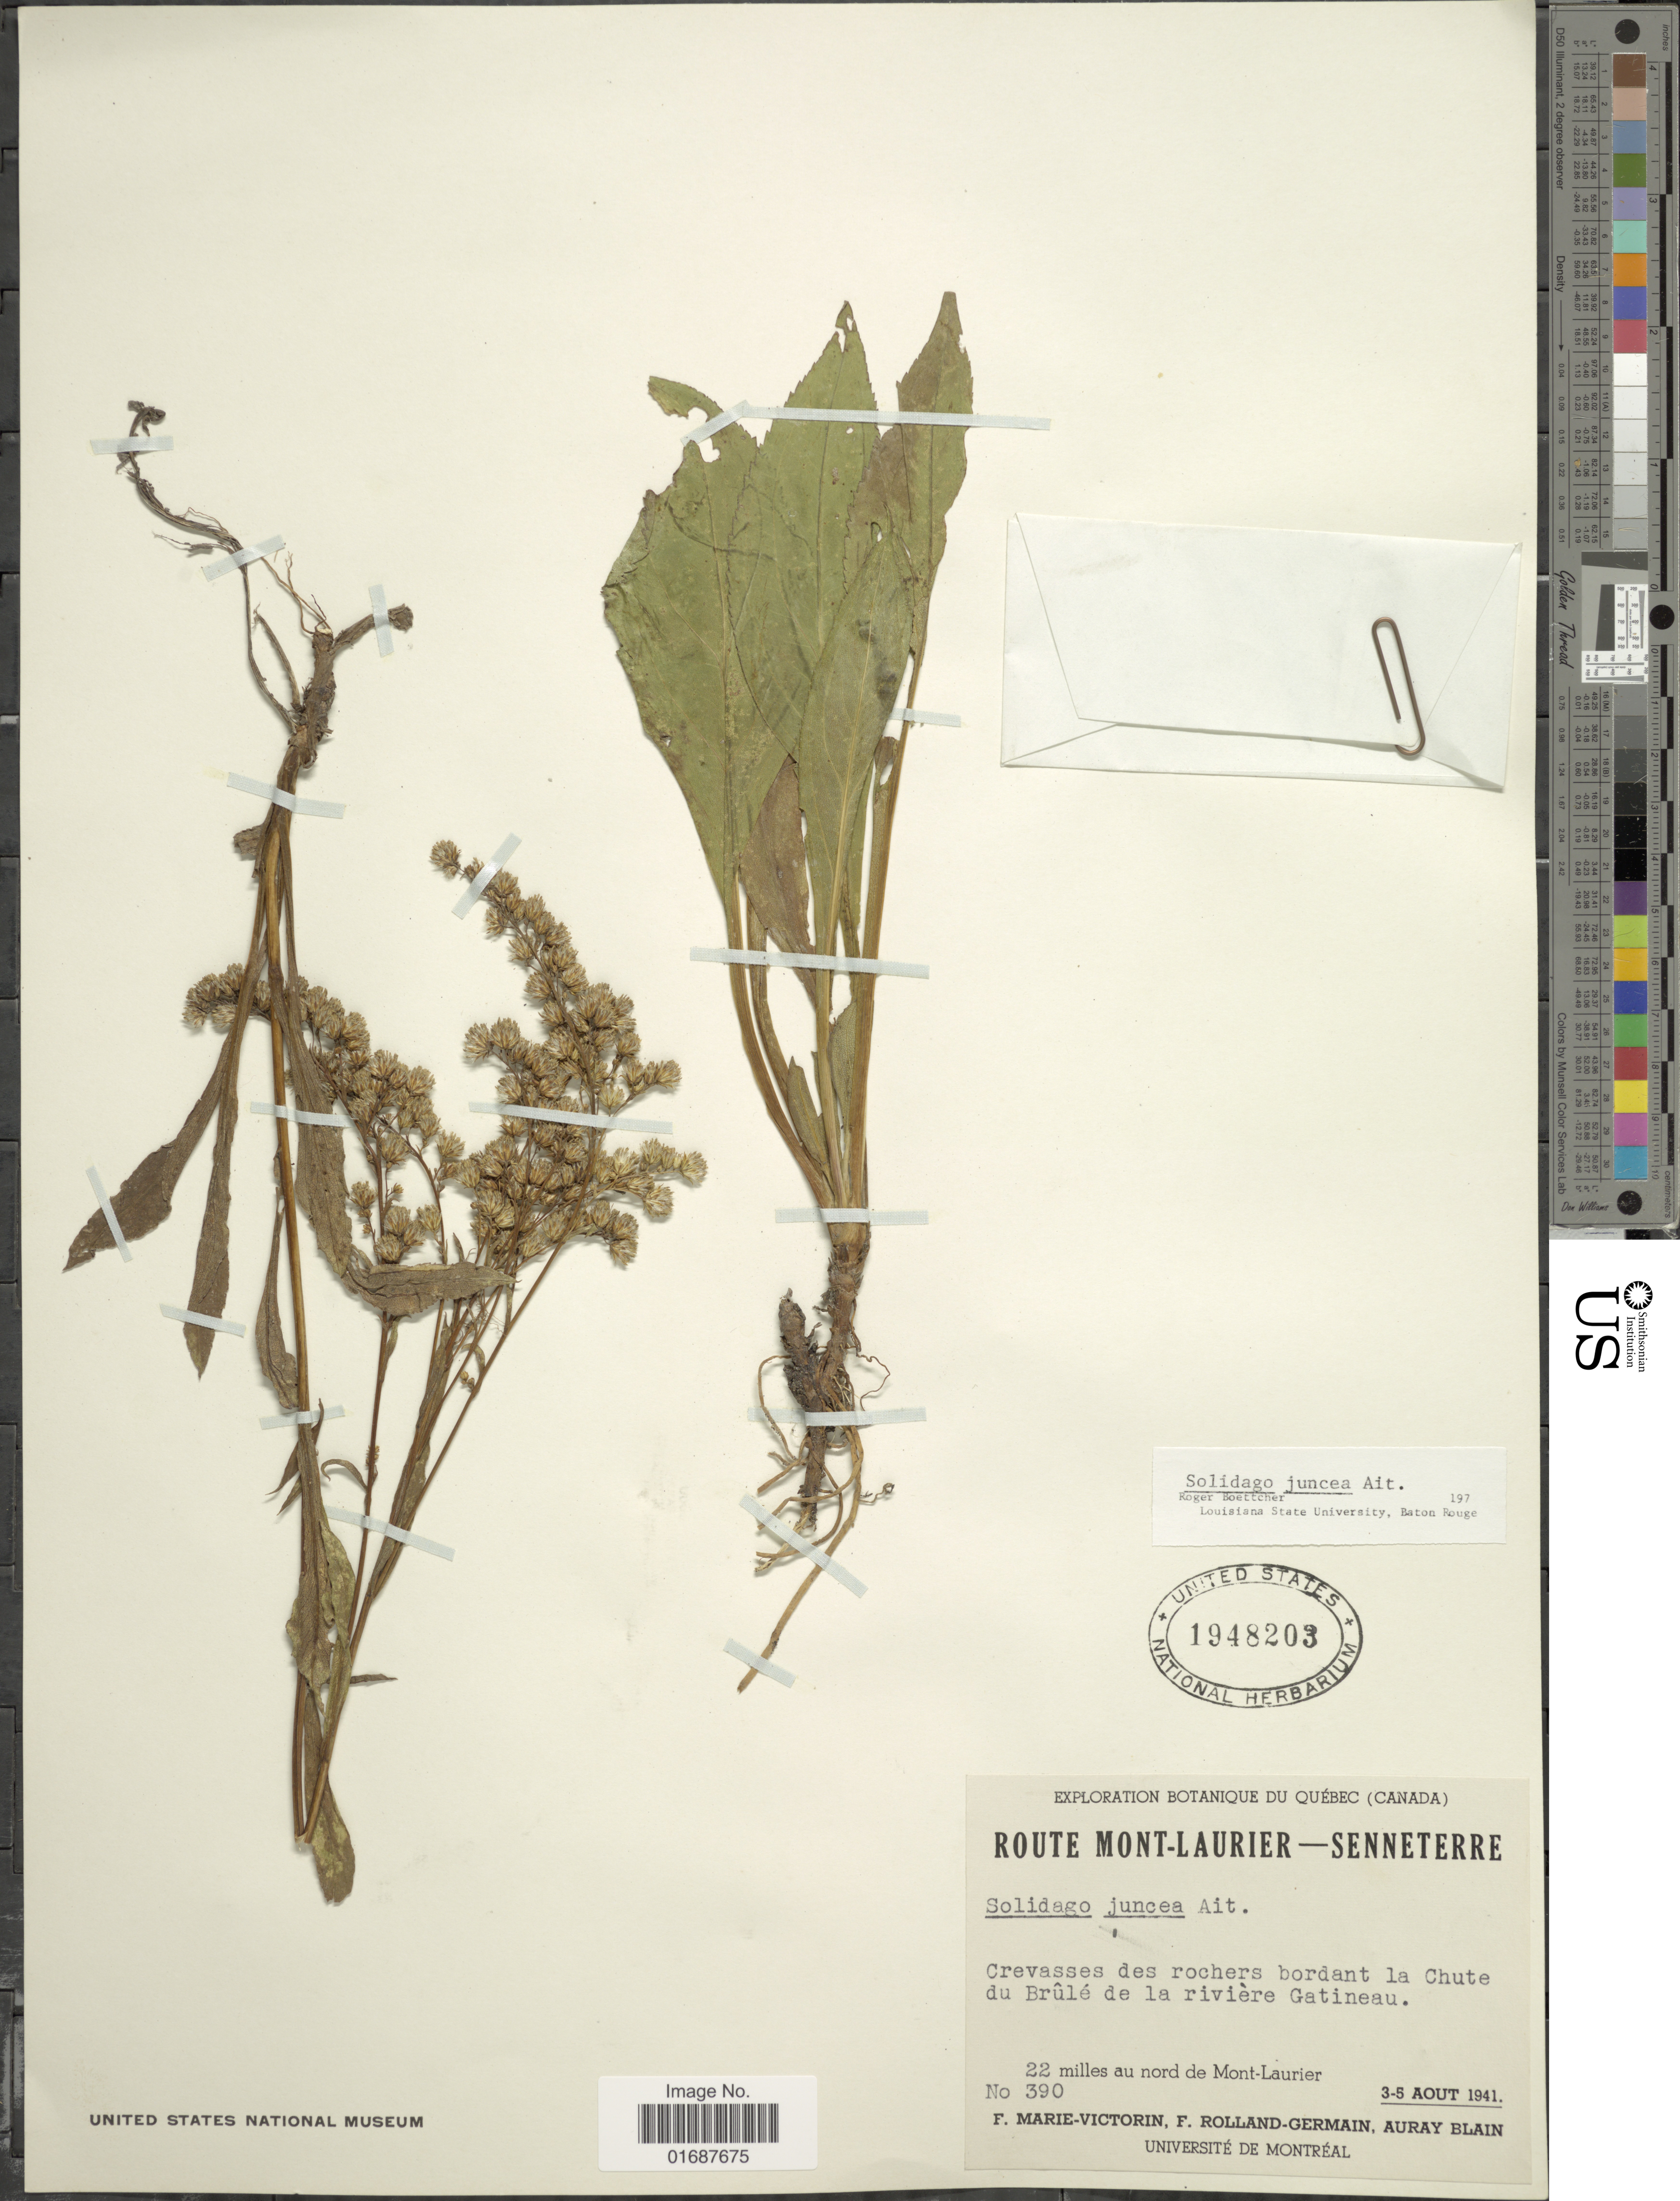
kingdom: Plantae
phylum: Tracheophyta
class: Magnoliopsida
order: Asterales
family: Asteraceae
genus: Solidago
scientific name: Solidago juncea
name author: Aiton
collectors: Fr. Marie-Victorin, Rolland-Germain & A. Blain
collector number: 390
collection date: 1941-08-03/1941-08-05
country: Canada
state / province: Quebec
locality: Route Mont-Laurier-Senneterre. Crevasses des rochers bordant la Chute du Brûlé de la rivière Gatineau. 22 miles au nord de Mont-Laurier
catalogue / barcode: US 1948203